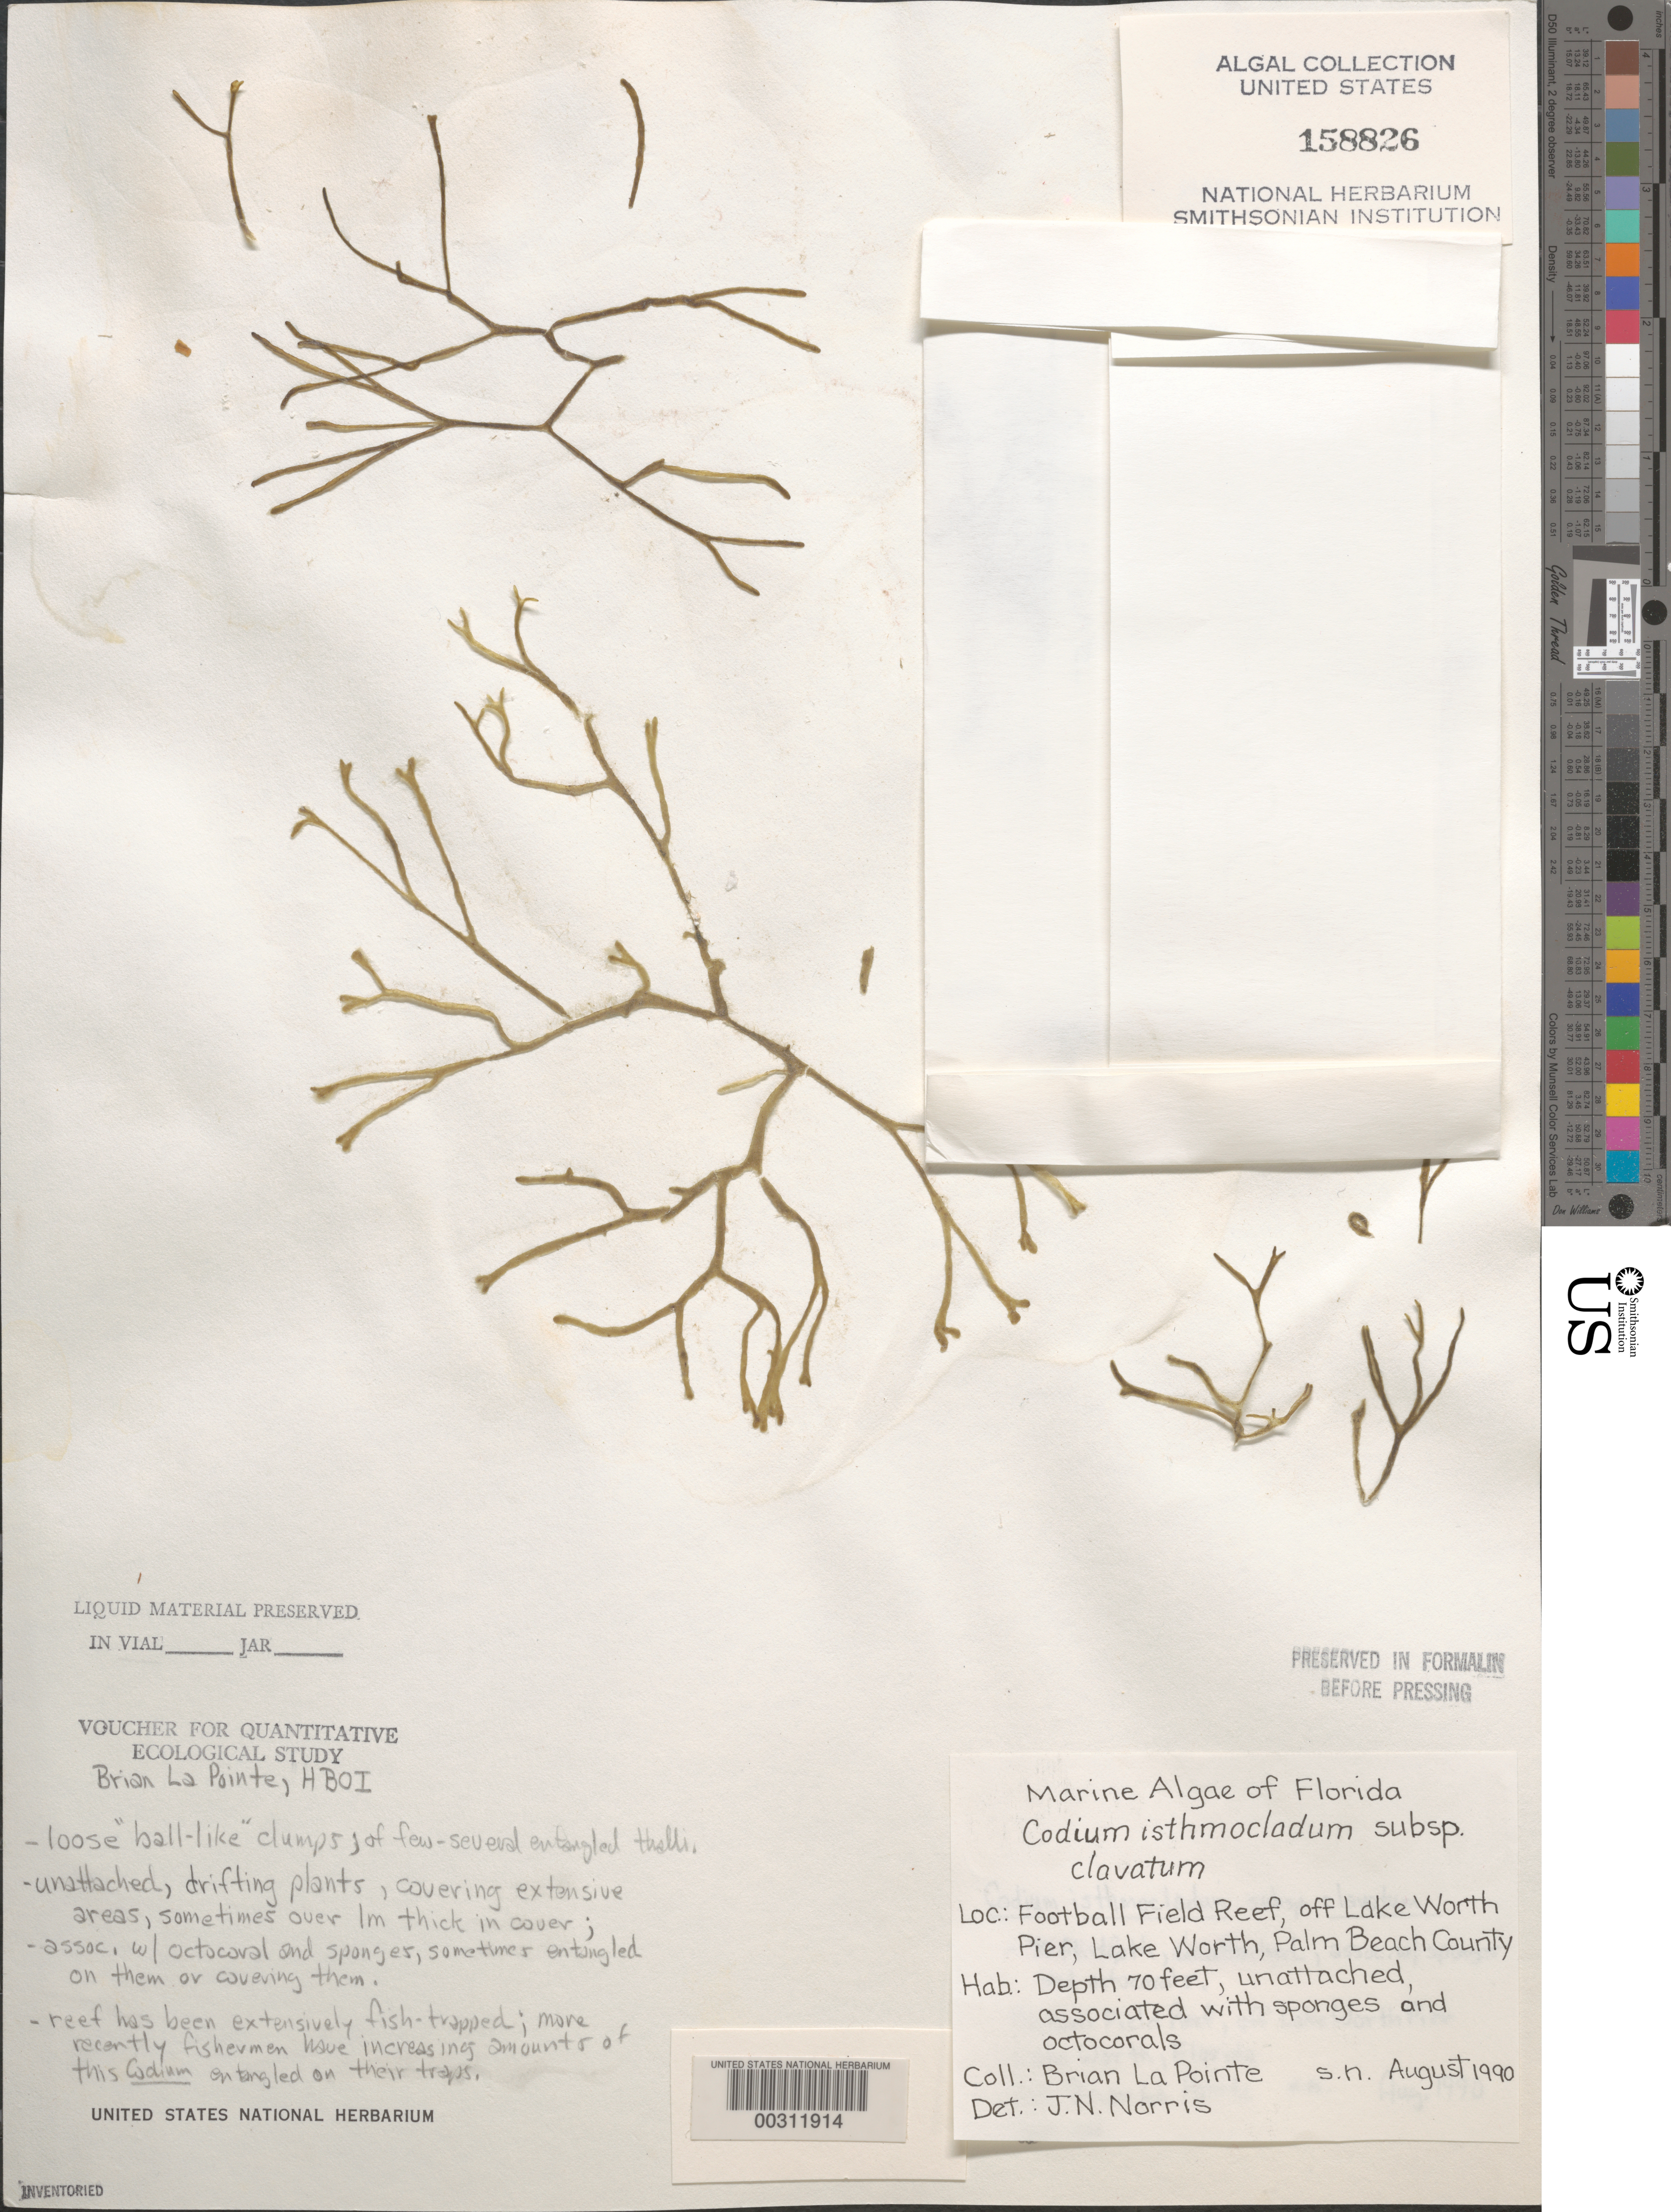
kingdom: Plantae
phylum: Chlorophyta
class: Ulvophyceae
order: Bryopsidales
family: Codiaceae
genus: Codium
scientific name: Codium isthmocladum subsp. clavatum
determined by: Norris, James N.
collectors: B. La Pointe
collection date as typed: Aug 1990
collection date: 1990-08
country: United States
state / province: Florida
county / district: Palm Beach County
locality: Football Field Reef, off Lake Worth Pier, Lake Worth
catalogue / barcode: US 158826